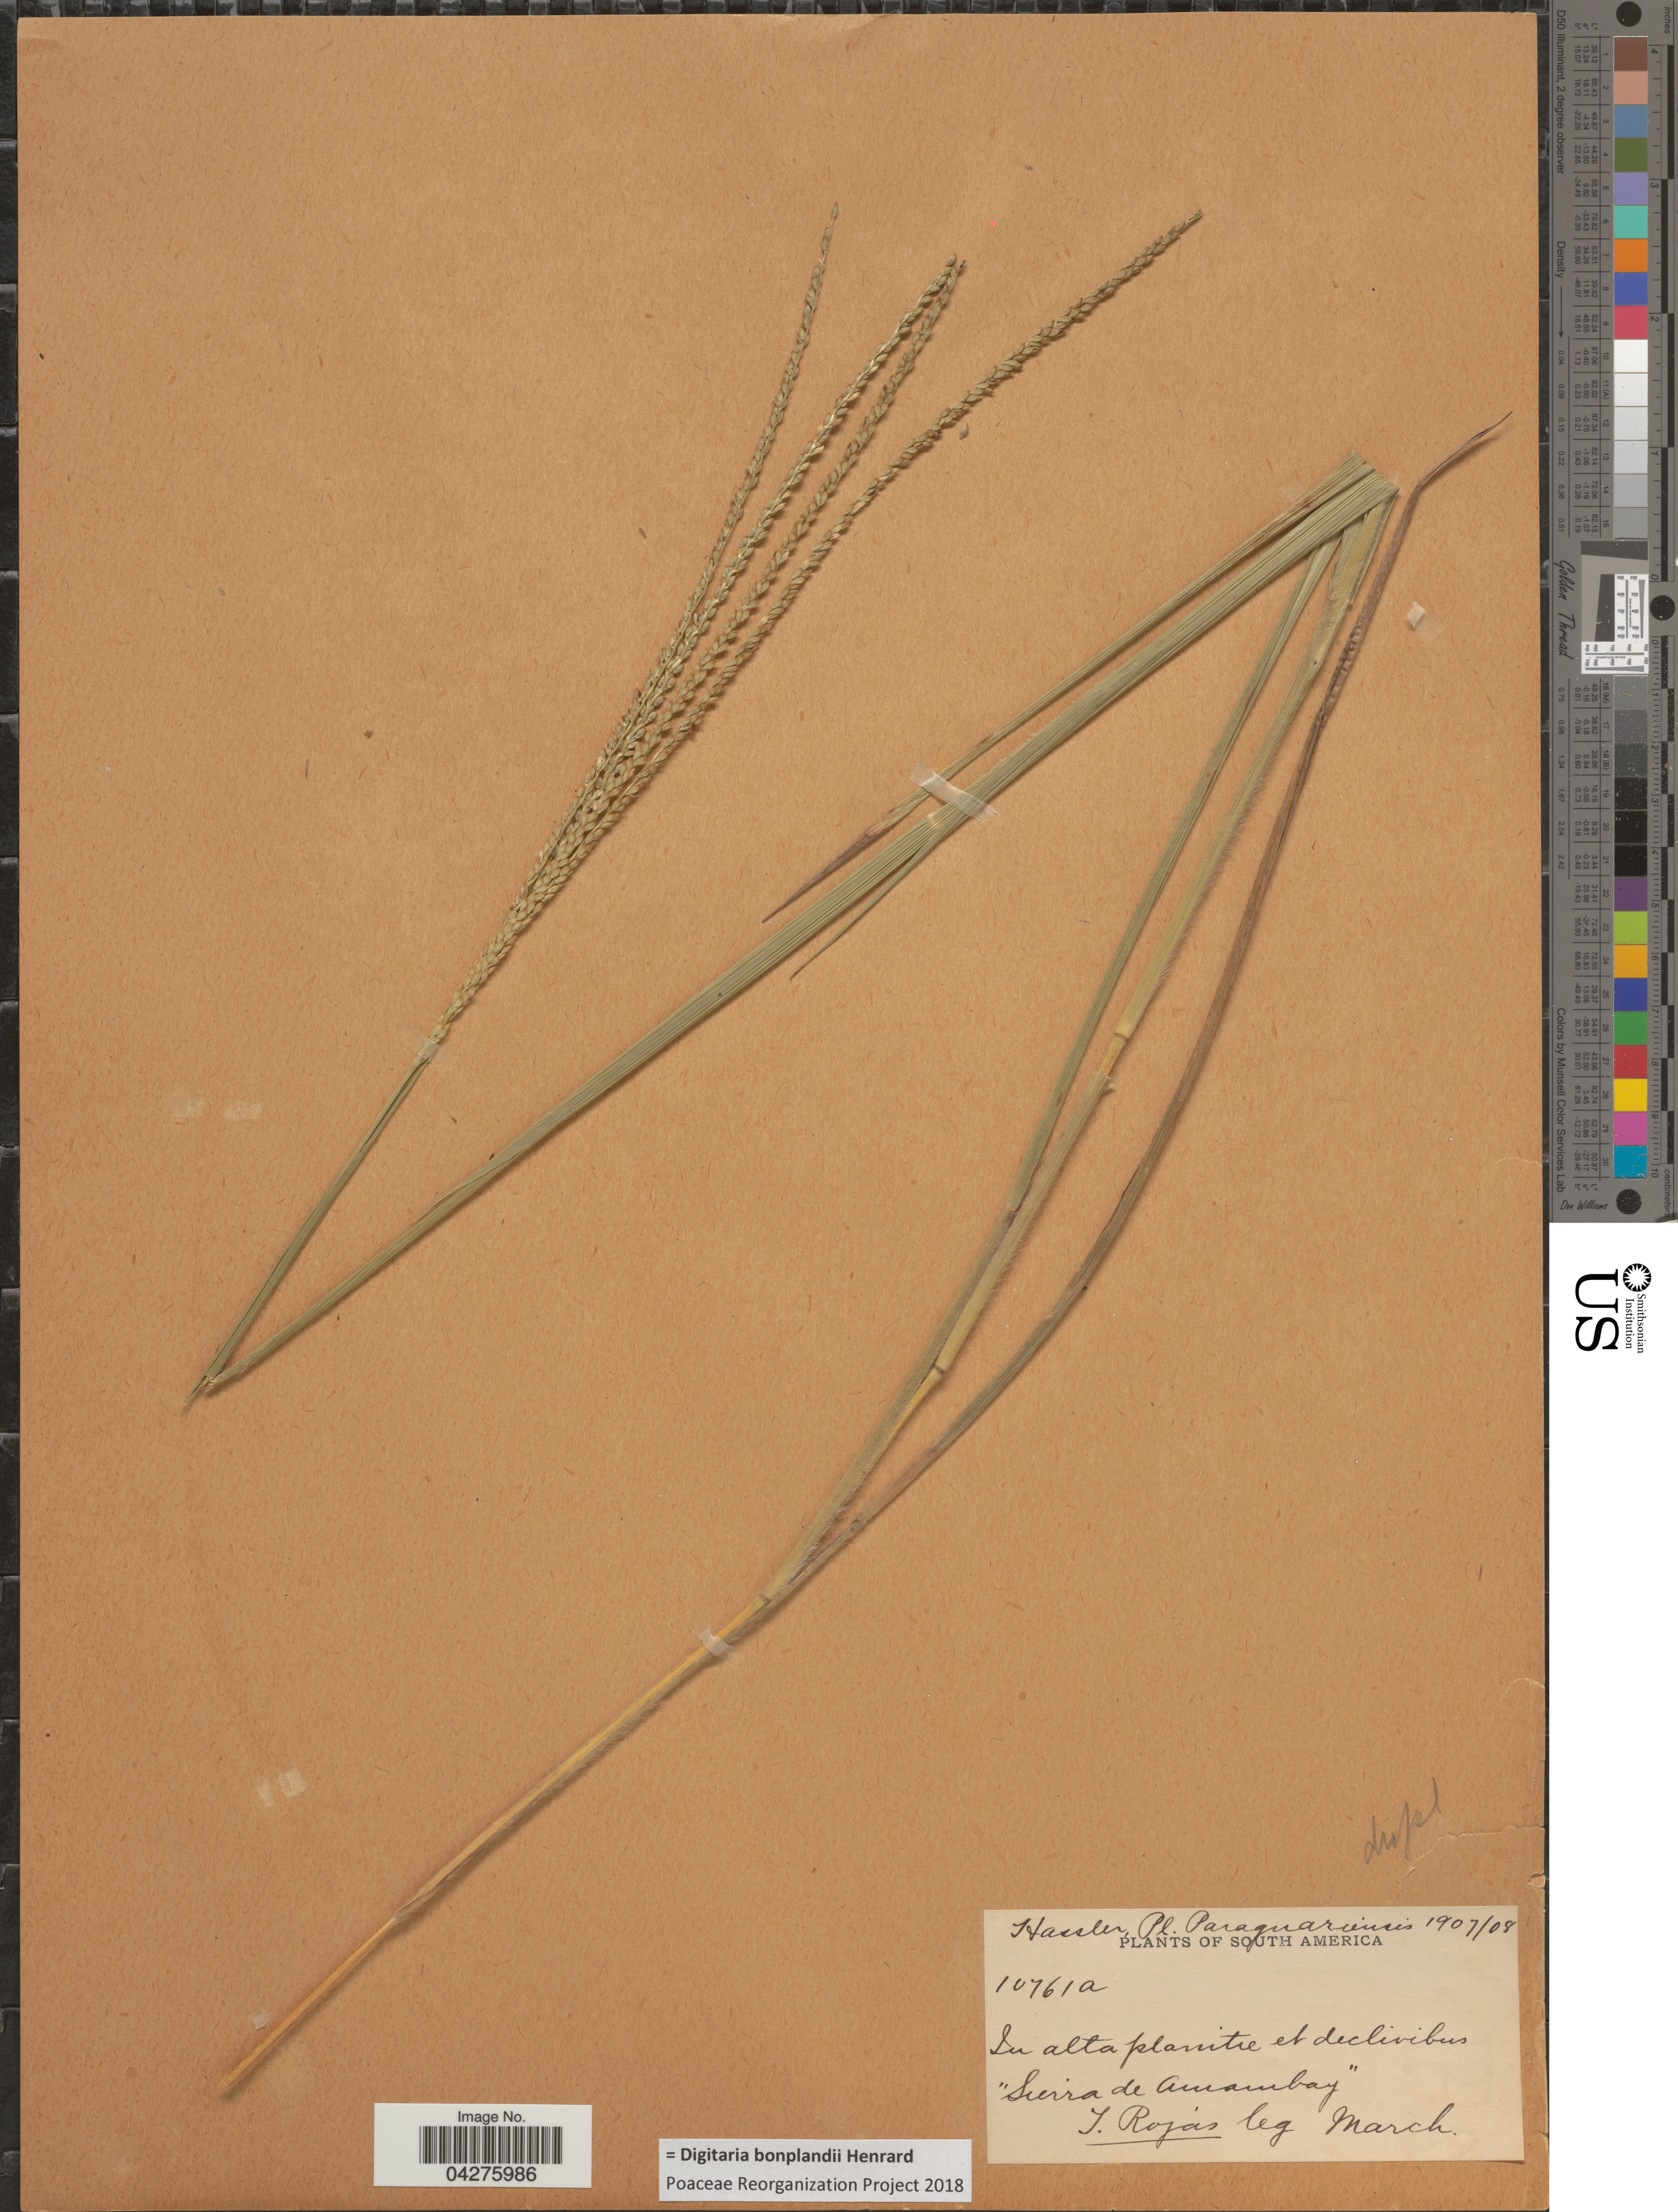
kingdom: Plantae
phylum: Tracheophyta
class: Liliopsida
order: Poales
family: Poaceae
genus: Digitaria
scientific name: Digitaria bonplandii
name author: Henr.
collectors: T. Rojas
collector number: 10761a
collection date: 1907-03/1908-03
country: Paraguay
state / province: Amambay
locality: In alta planitie et declivibus "Sierra de Amambay".